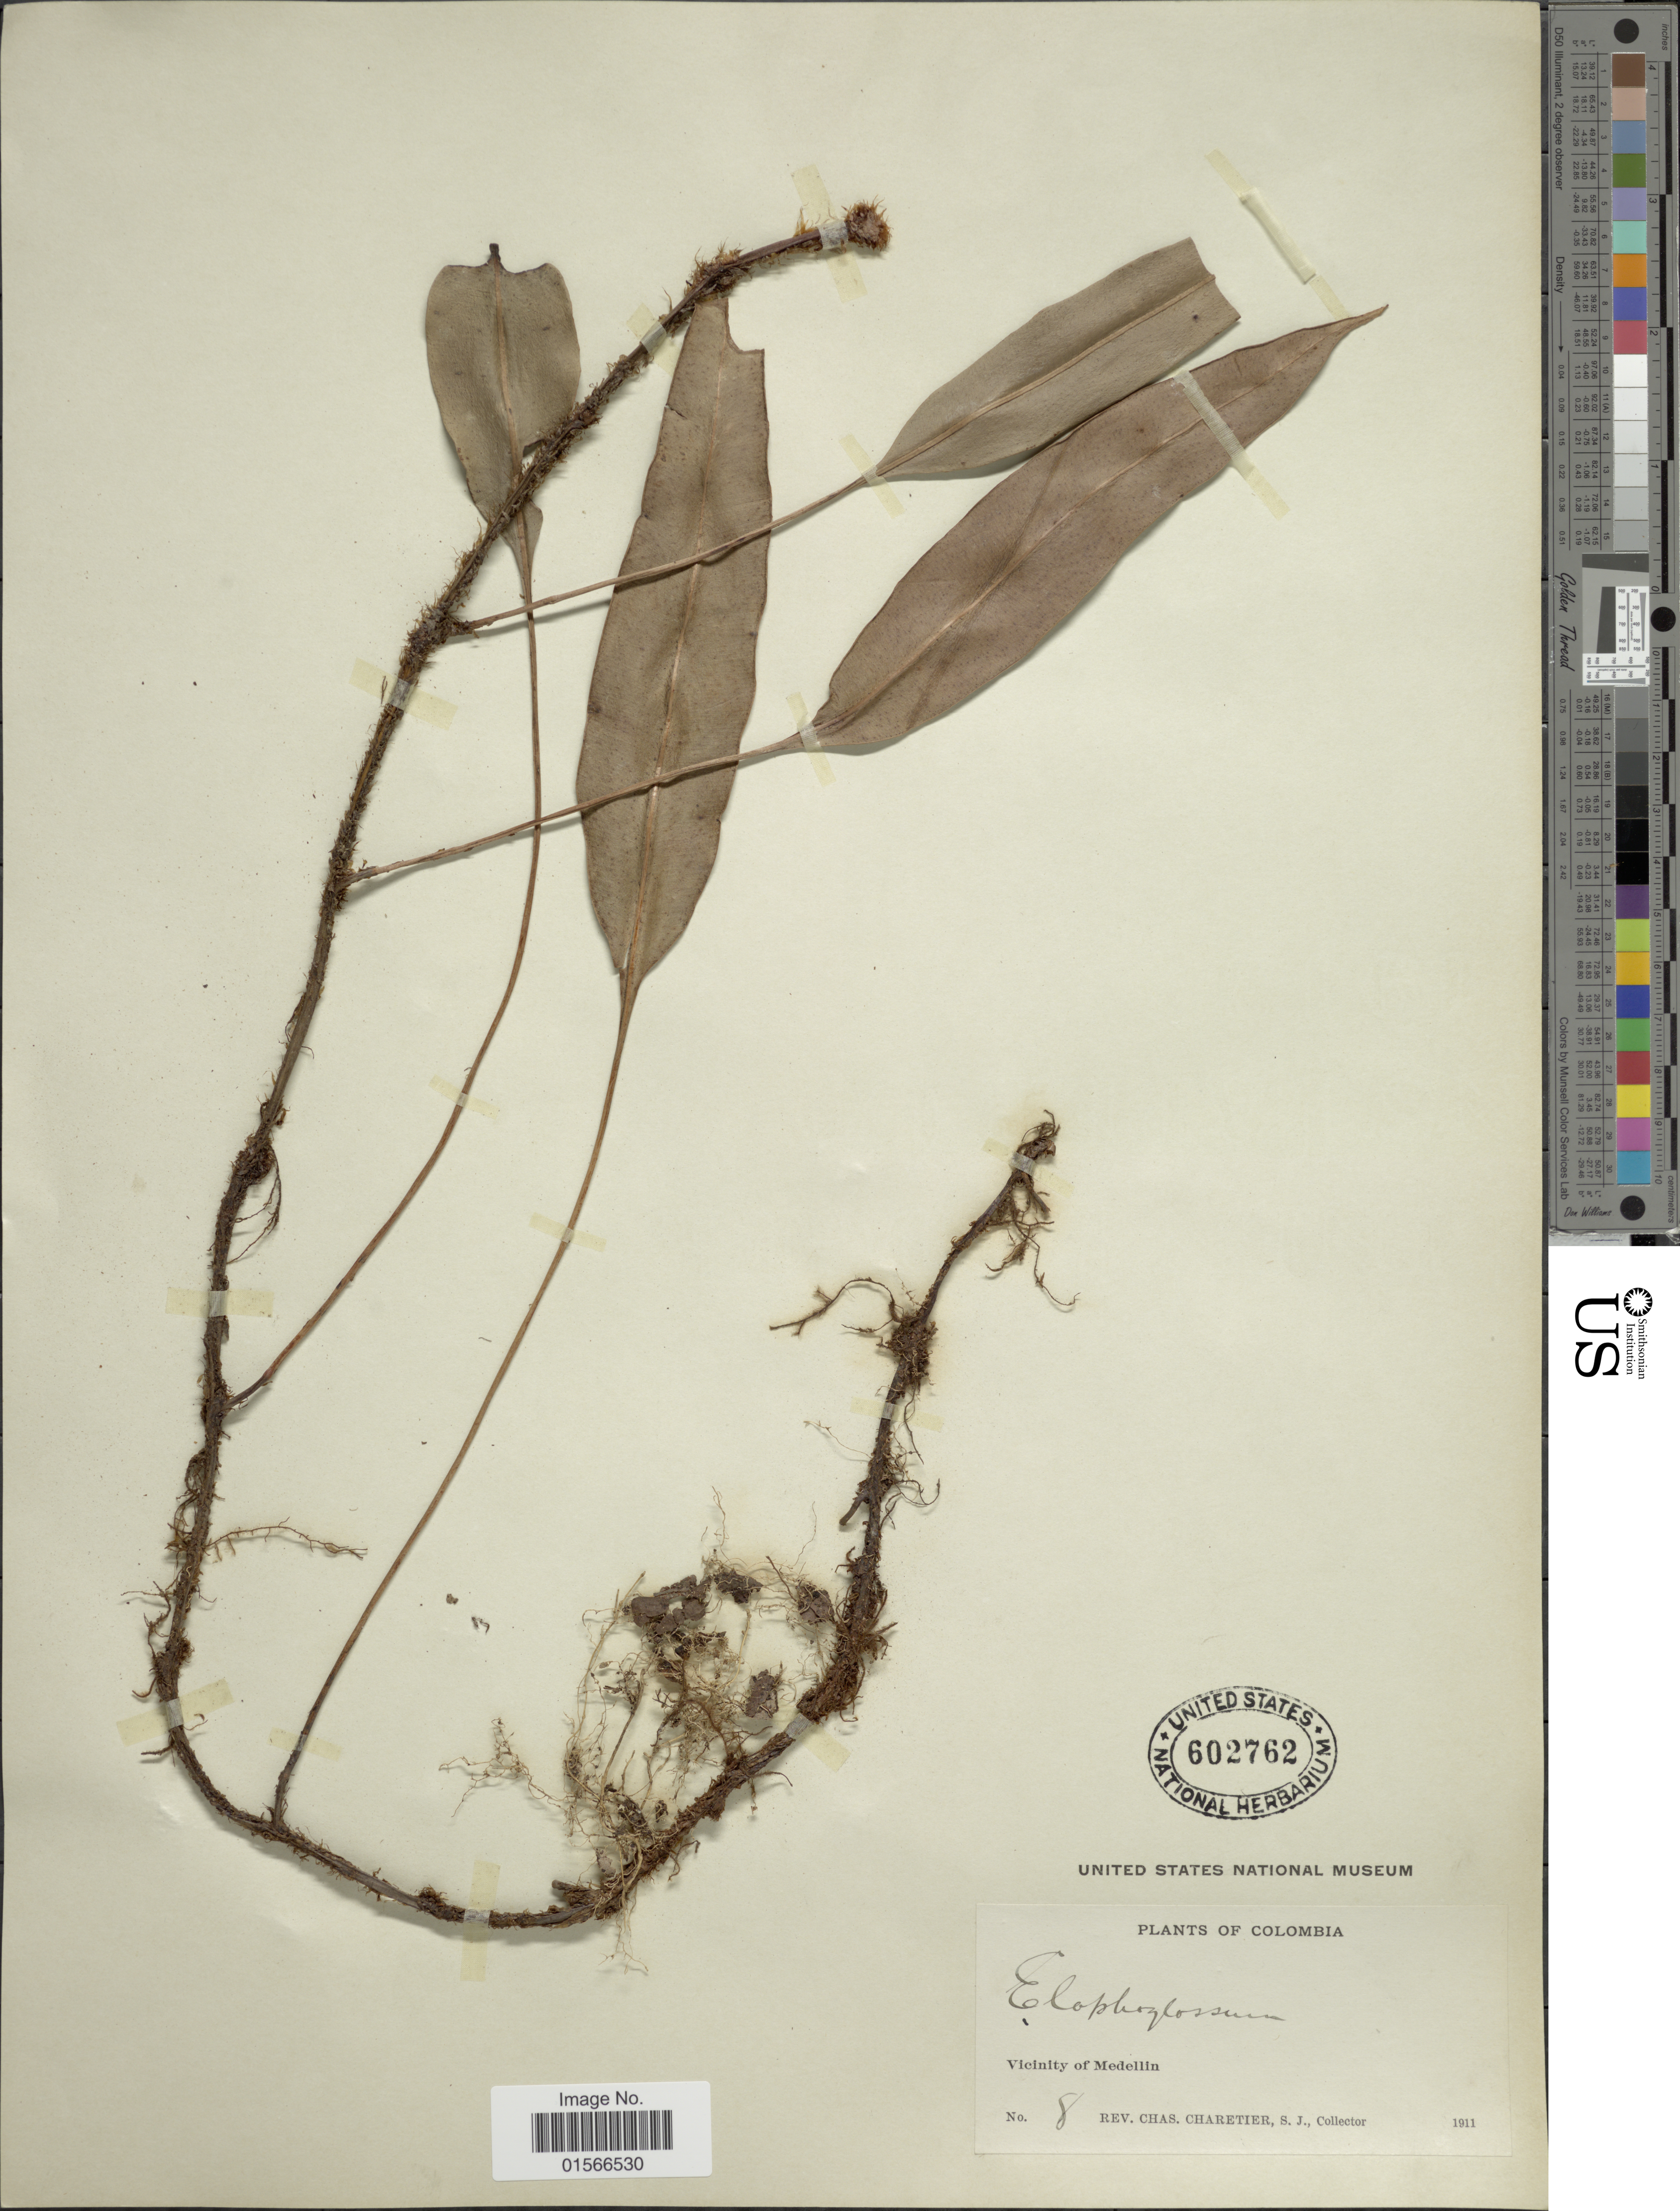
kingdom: Plantae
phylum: Tracheophyta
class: Polypodiopsida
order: Polypodiales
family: Dryopteridaceae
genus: Elaphoglossum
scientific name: Elaphoglossum funckii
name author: (Fée) T. Moore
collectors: C. Charetier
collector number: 8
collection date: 1911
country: Colombia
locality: Vicinity of Medellin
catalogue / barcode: US 602762